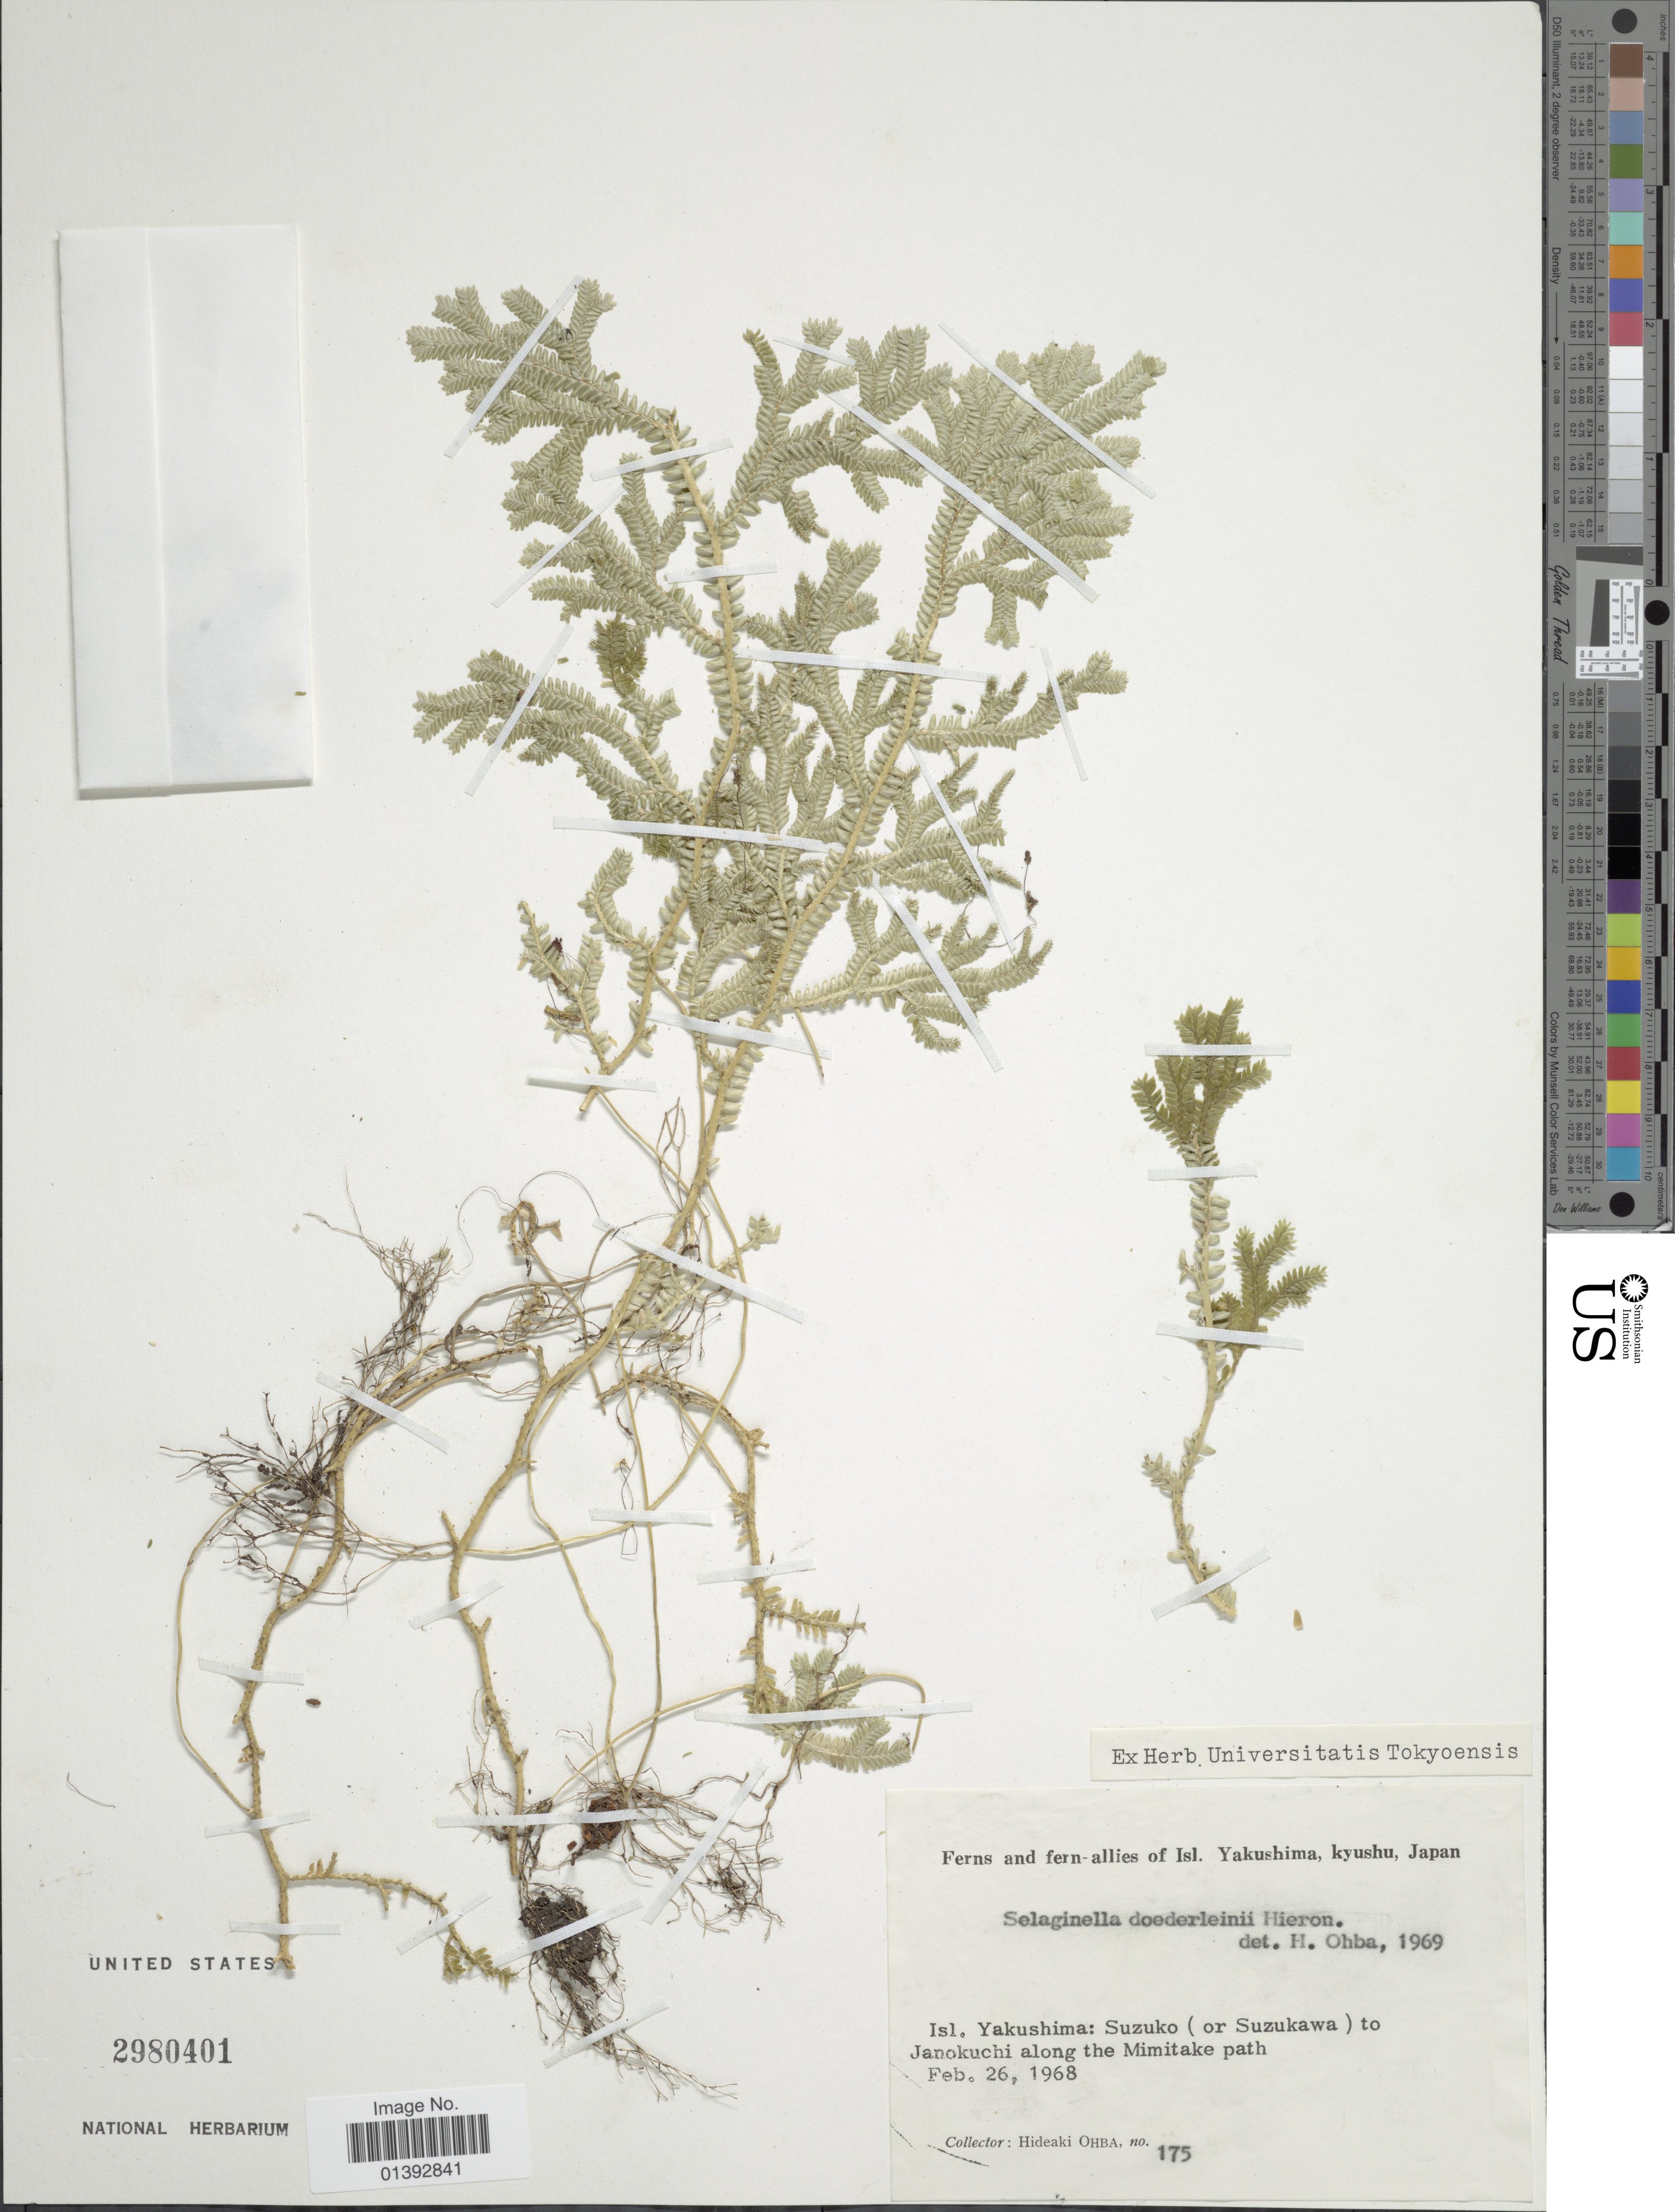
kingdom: Plantae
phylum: Tracheophyta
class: Lycopodiopsida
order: Selaginellales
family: Selaginellaceae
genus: Selaginella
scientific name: Selaginella doederleinii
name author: Hieron.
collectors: H. Ohba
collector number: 175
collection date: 1968-02-26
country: Japan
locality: Isl. Yakushima, kyushu, Isl. Yakushima: Suzuko(or Suzukawa) to Janokuchi along the Mimitake path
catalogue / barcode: US 2980401